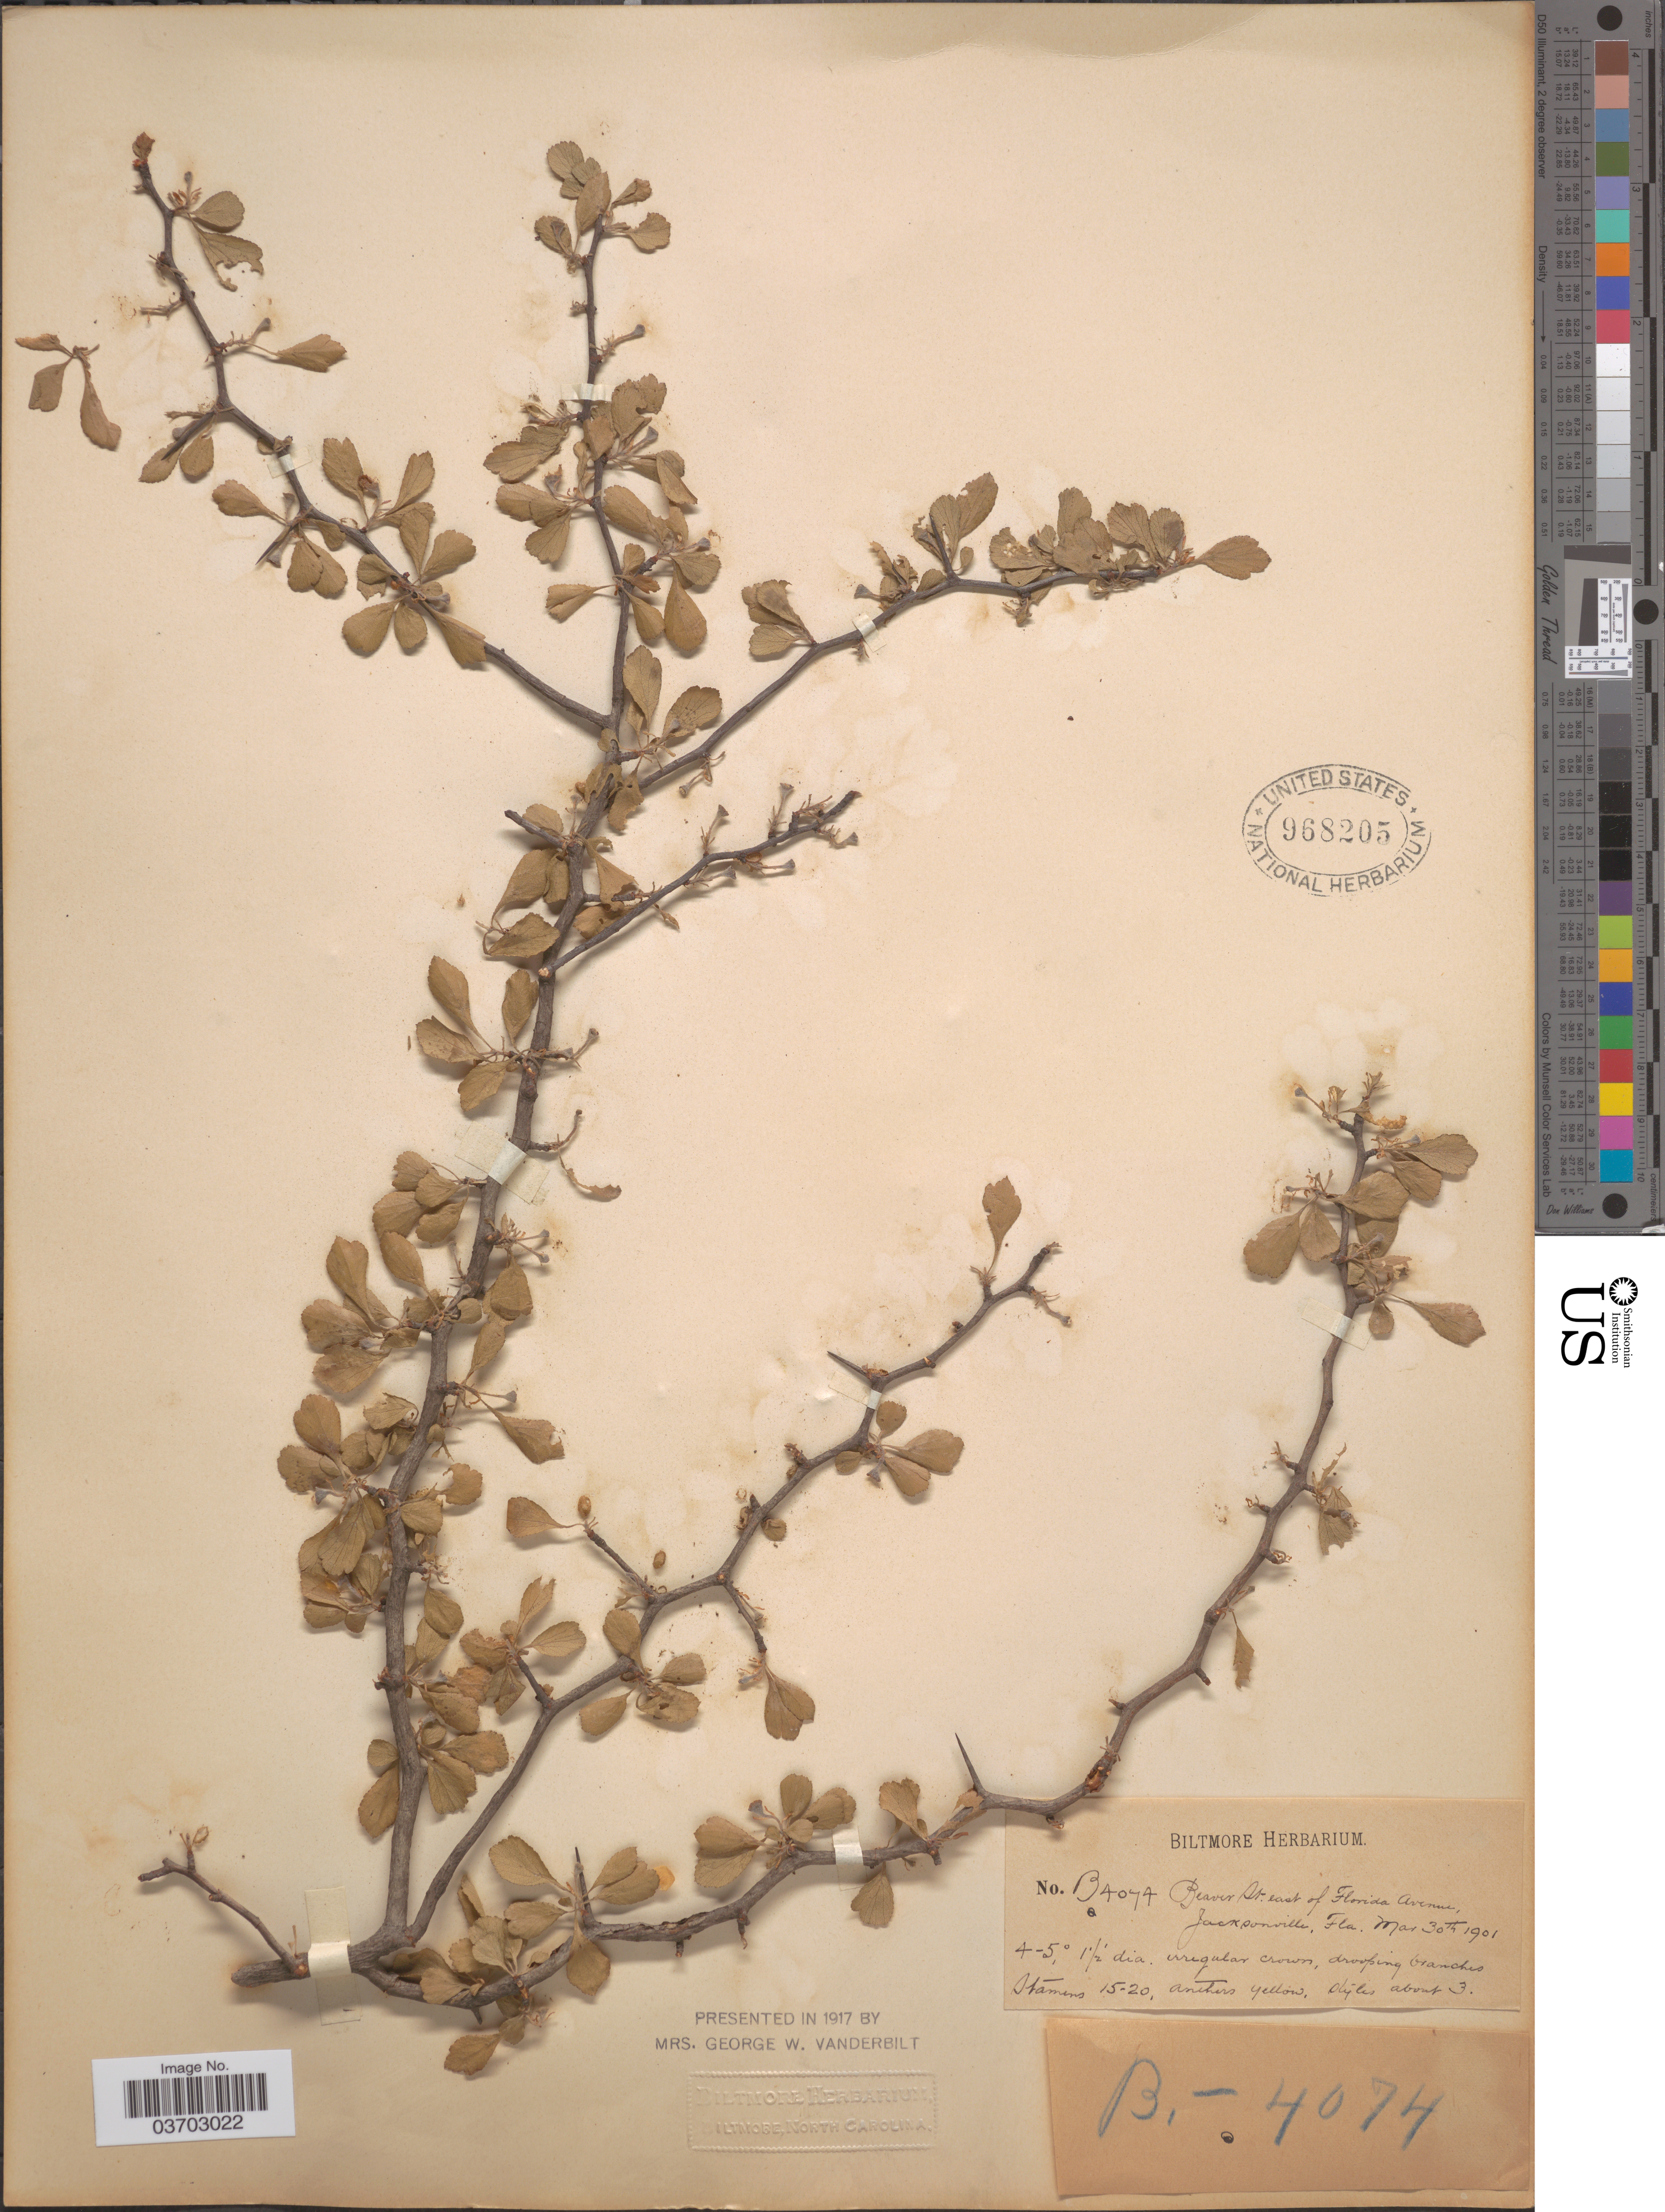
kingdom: Plantae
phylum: Tracheophyta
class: Magnoliopsida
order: Rosales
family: Rosaceae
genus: Crataegus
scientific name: Crataegus necopinata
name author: Pojark.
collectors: ex herb. Biltmore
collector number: B4074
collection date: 1901-05-30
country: United States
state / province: Florida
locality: Beaver St. east of Florida Avenue, Jacksonville.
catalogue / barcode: US 968205